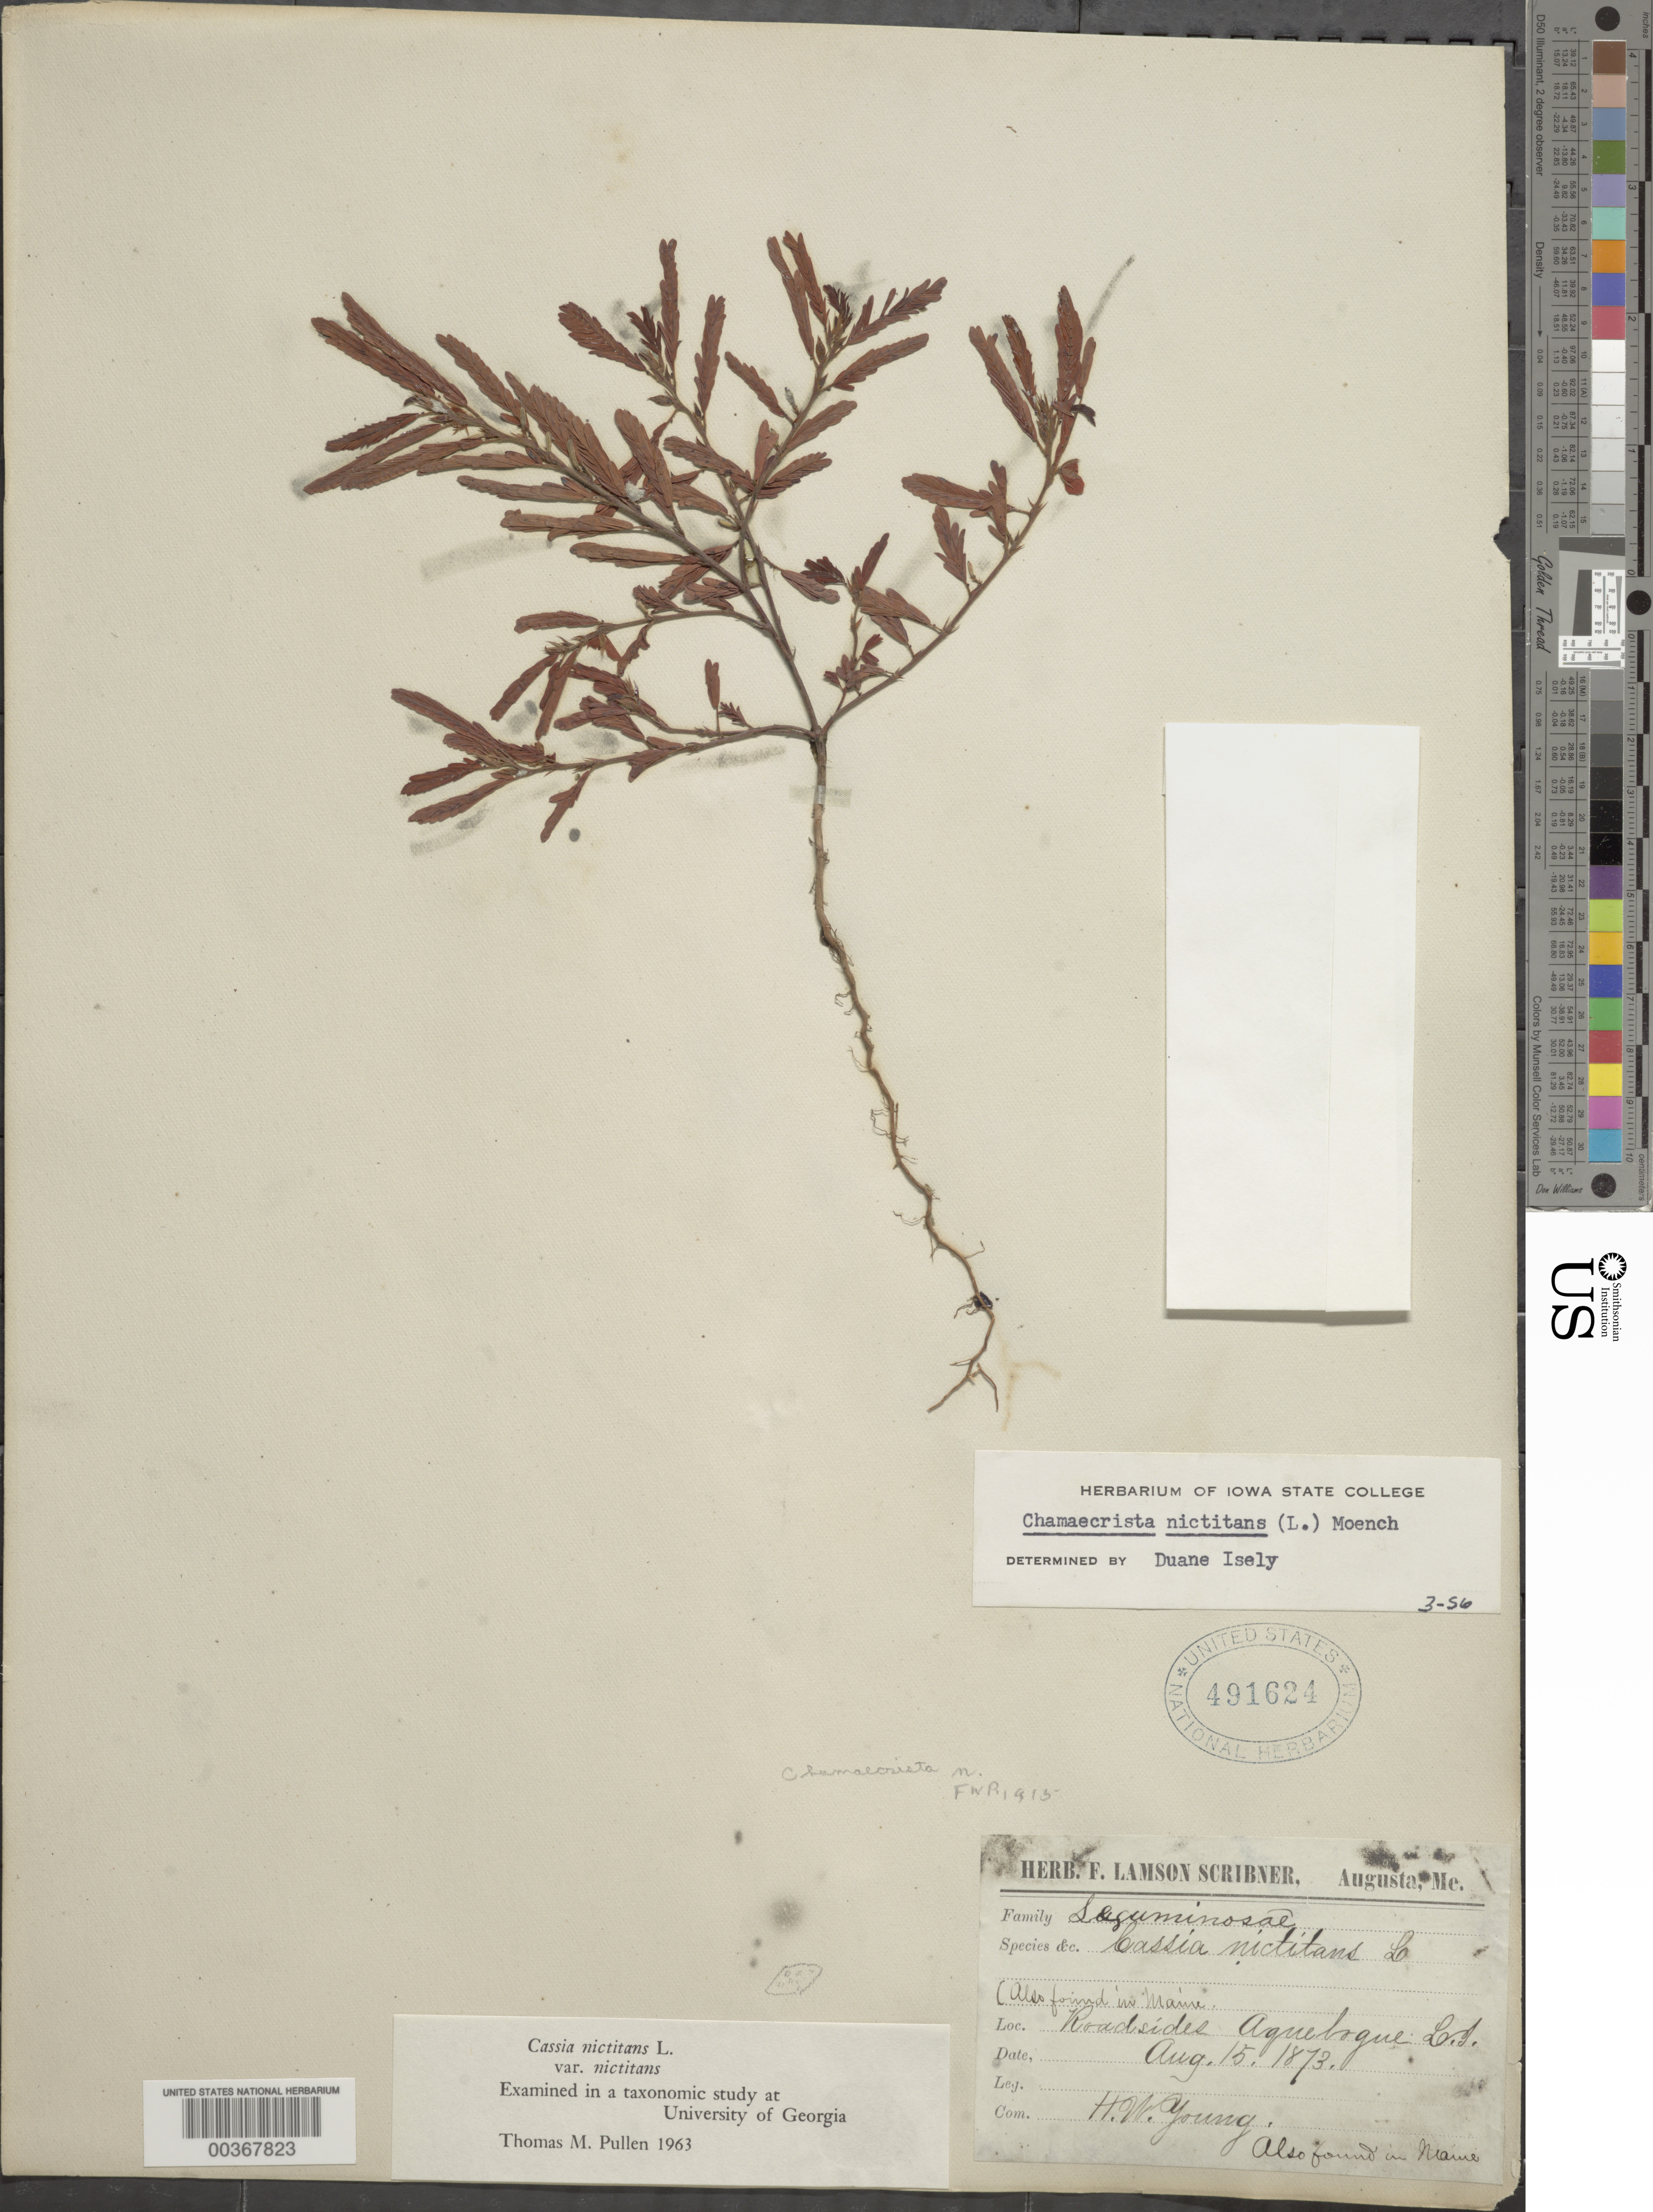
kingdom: Plantae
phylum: Tracheophyta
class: Magnoliopsida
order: Fabales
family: Fabaceae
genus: Chamaecrista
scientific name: Chamaecrista nictitans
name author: (L.) Moench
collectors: H. Young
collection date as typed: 15 Aug 1873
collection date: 1873-08-15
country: United States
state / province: New York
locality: Aguebogue, long island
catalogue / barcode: US 491624